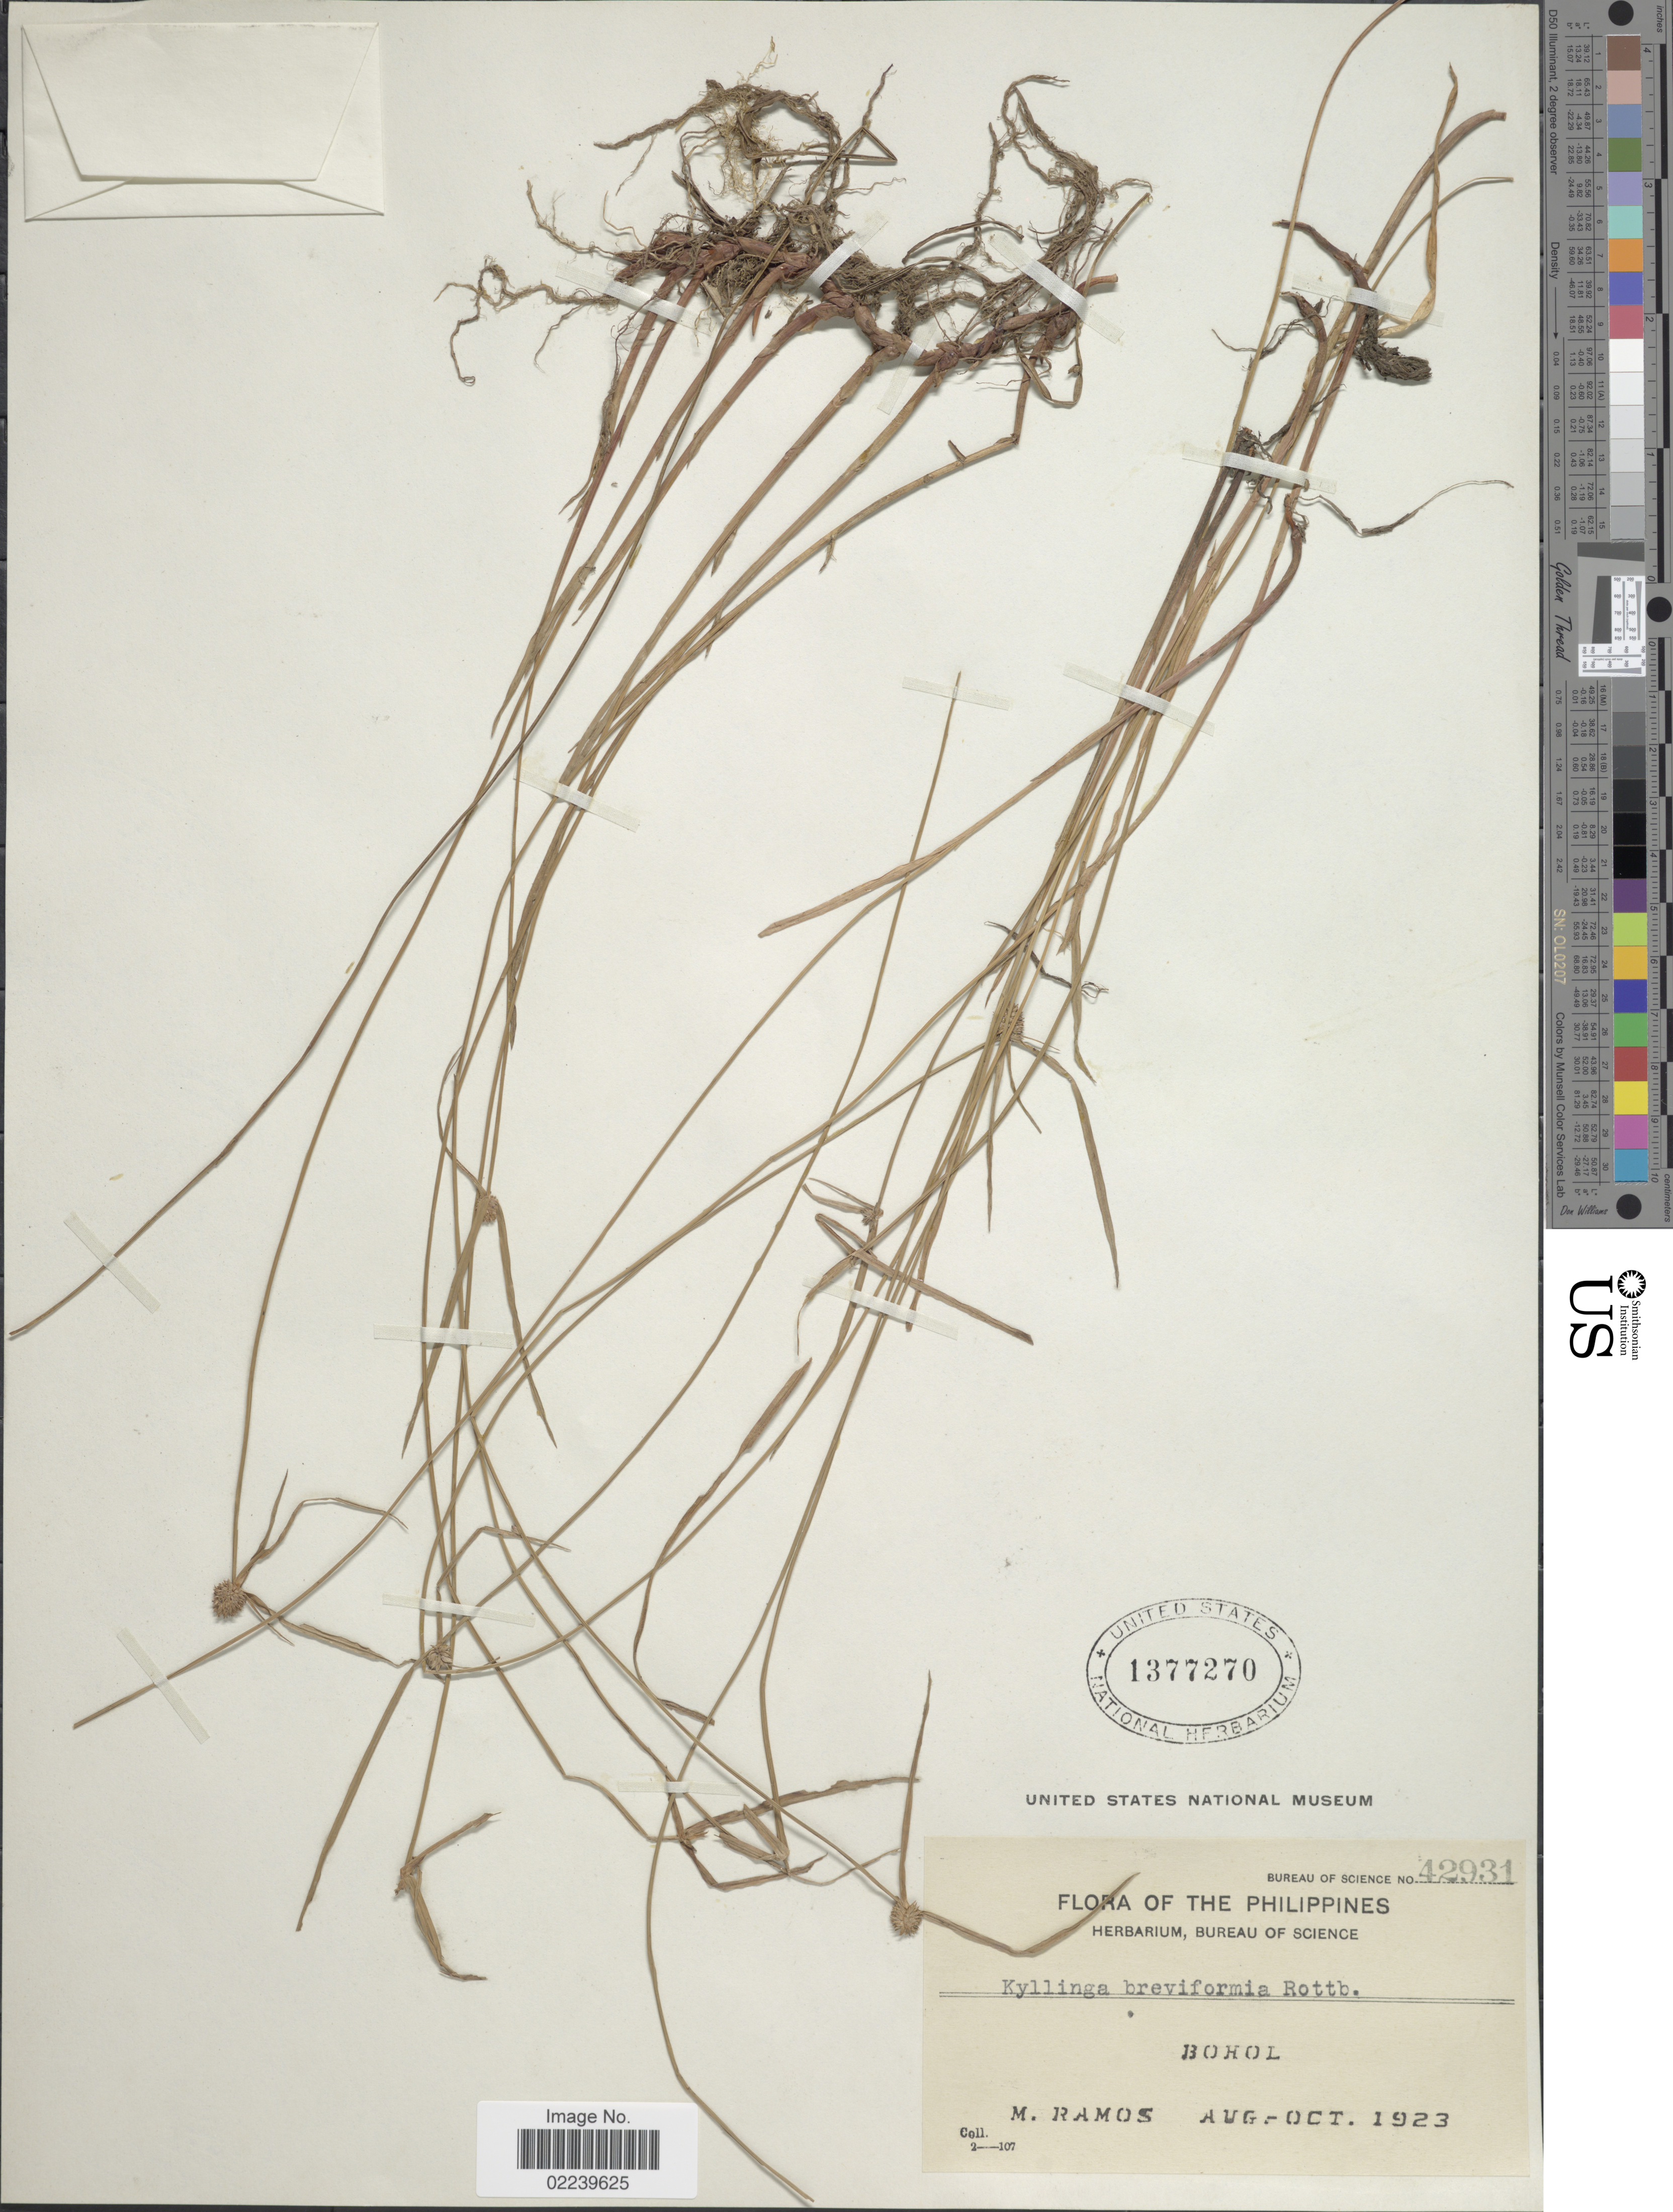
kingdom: Plantae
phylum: Tracheophyta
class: Liliopsida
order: Poales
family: Cyperaceae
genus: Cyperus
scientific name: Cyperus brevifolius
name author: (Rottb.) Hassk.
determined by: Strong, M. T., (US), Smithsonian Institution - National Museum of Natural History (UNITED STATES)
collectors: M. Ramos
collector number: Bureau of Science 42931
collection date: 1923-08/1923-10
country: Philippines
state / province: Central Visayas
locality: Bohol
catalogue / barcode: US 1377270